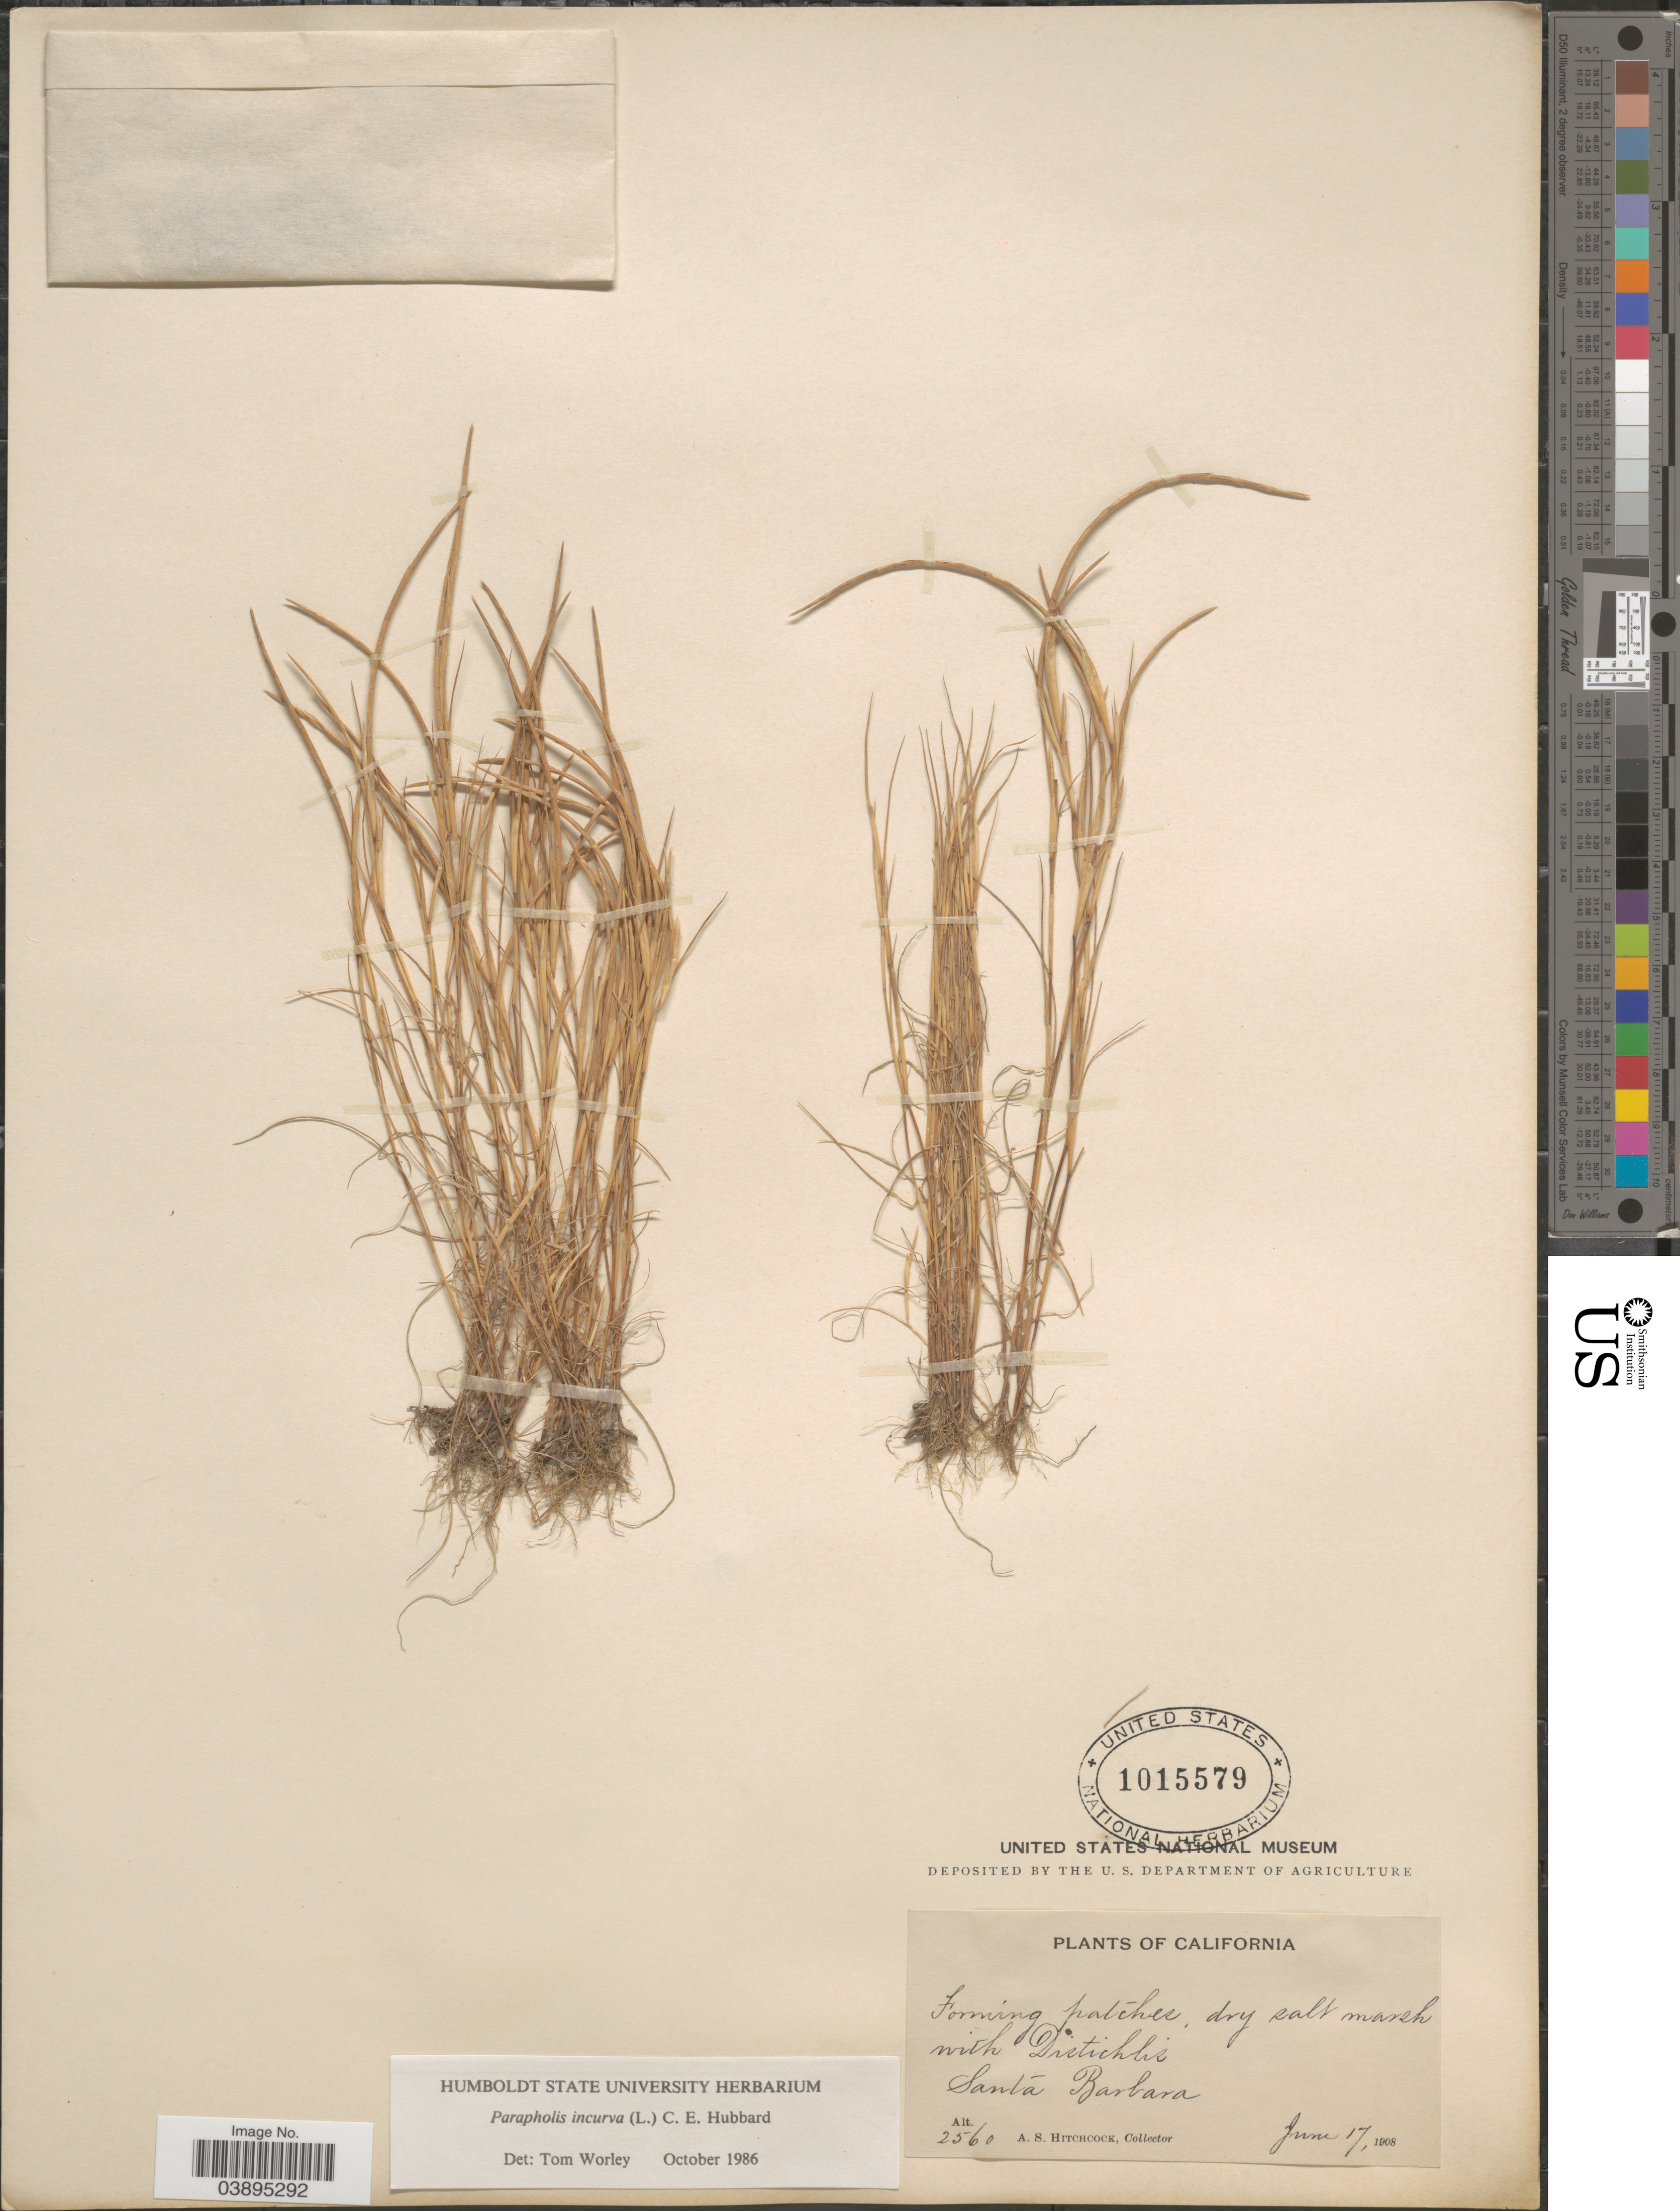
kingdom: Plantae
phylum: Tracheophyta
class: Liliopsida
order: Poales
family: Poaceae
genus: Parapholis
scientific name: Parapholis incurva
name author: (L.) C.E. Hubb.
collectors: A. S. Hitchcock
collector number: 2560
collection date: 1908-06-17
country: United States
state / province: California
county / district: Santa Barbara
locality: Santa Barbara.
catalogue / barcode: US 1015579